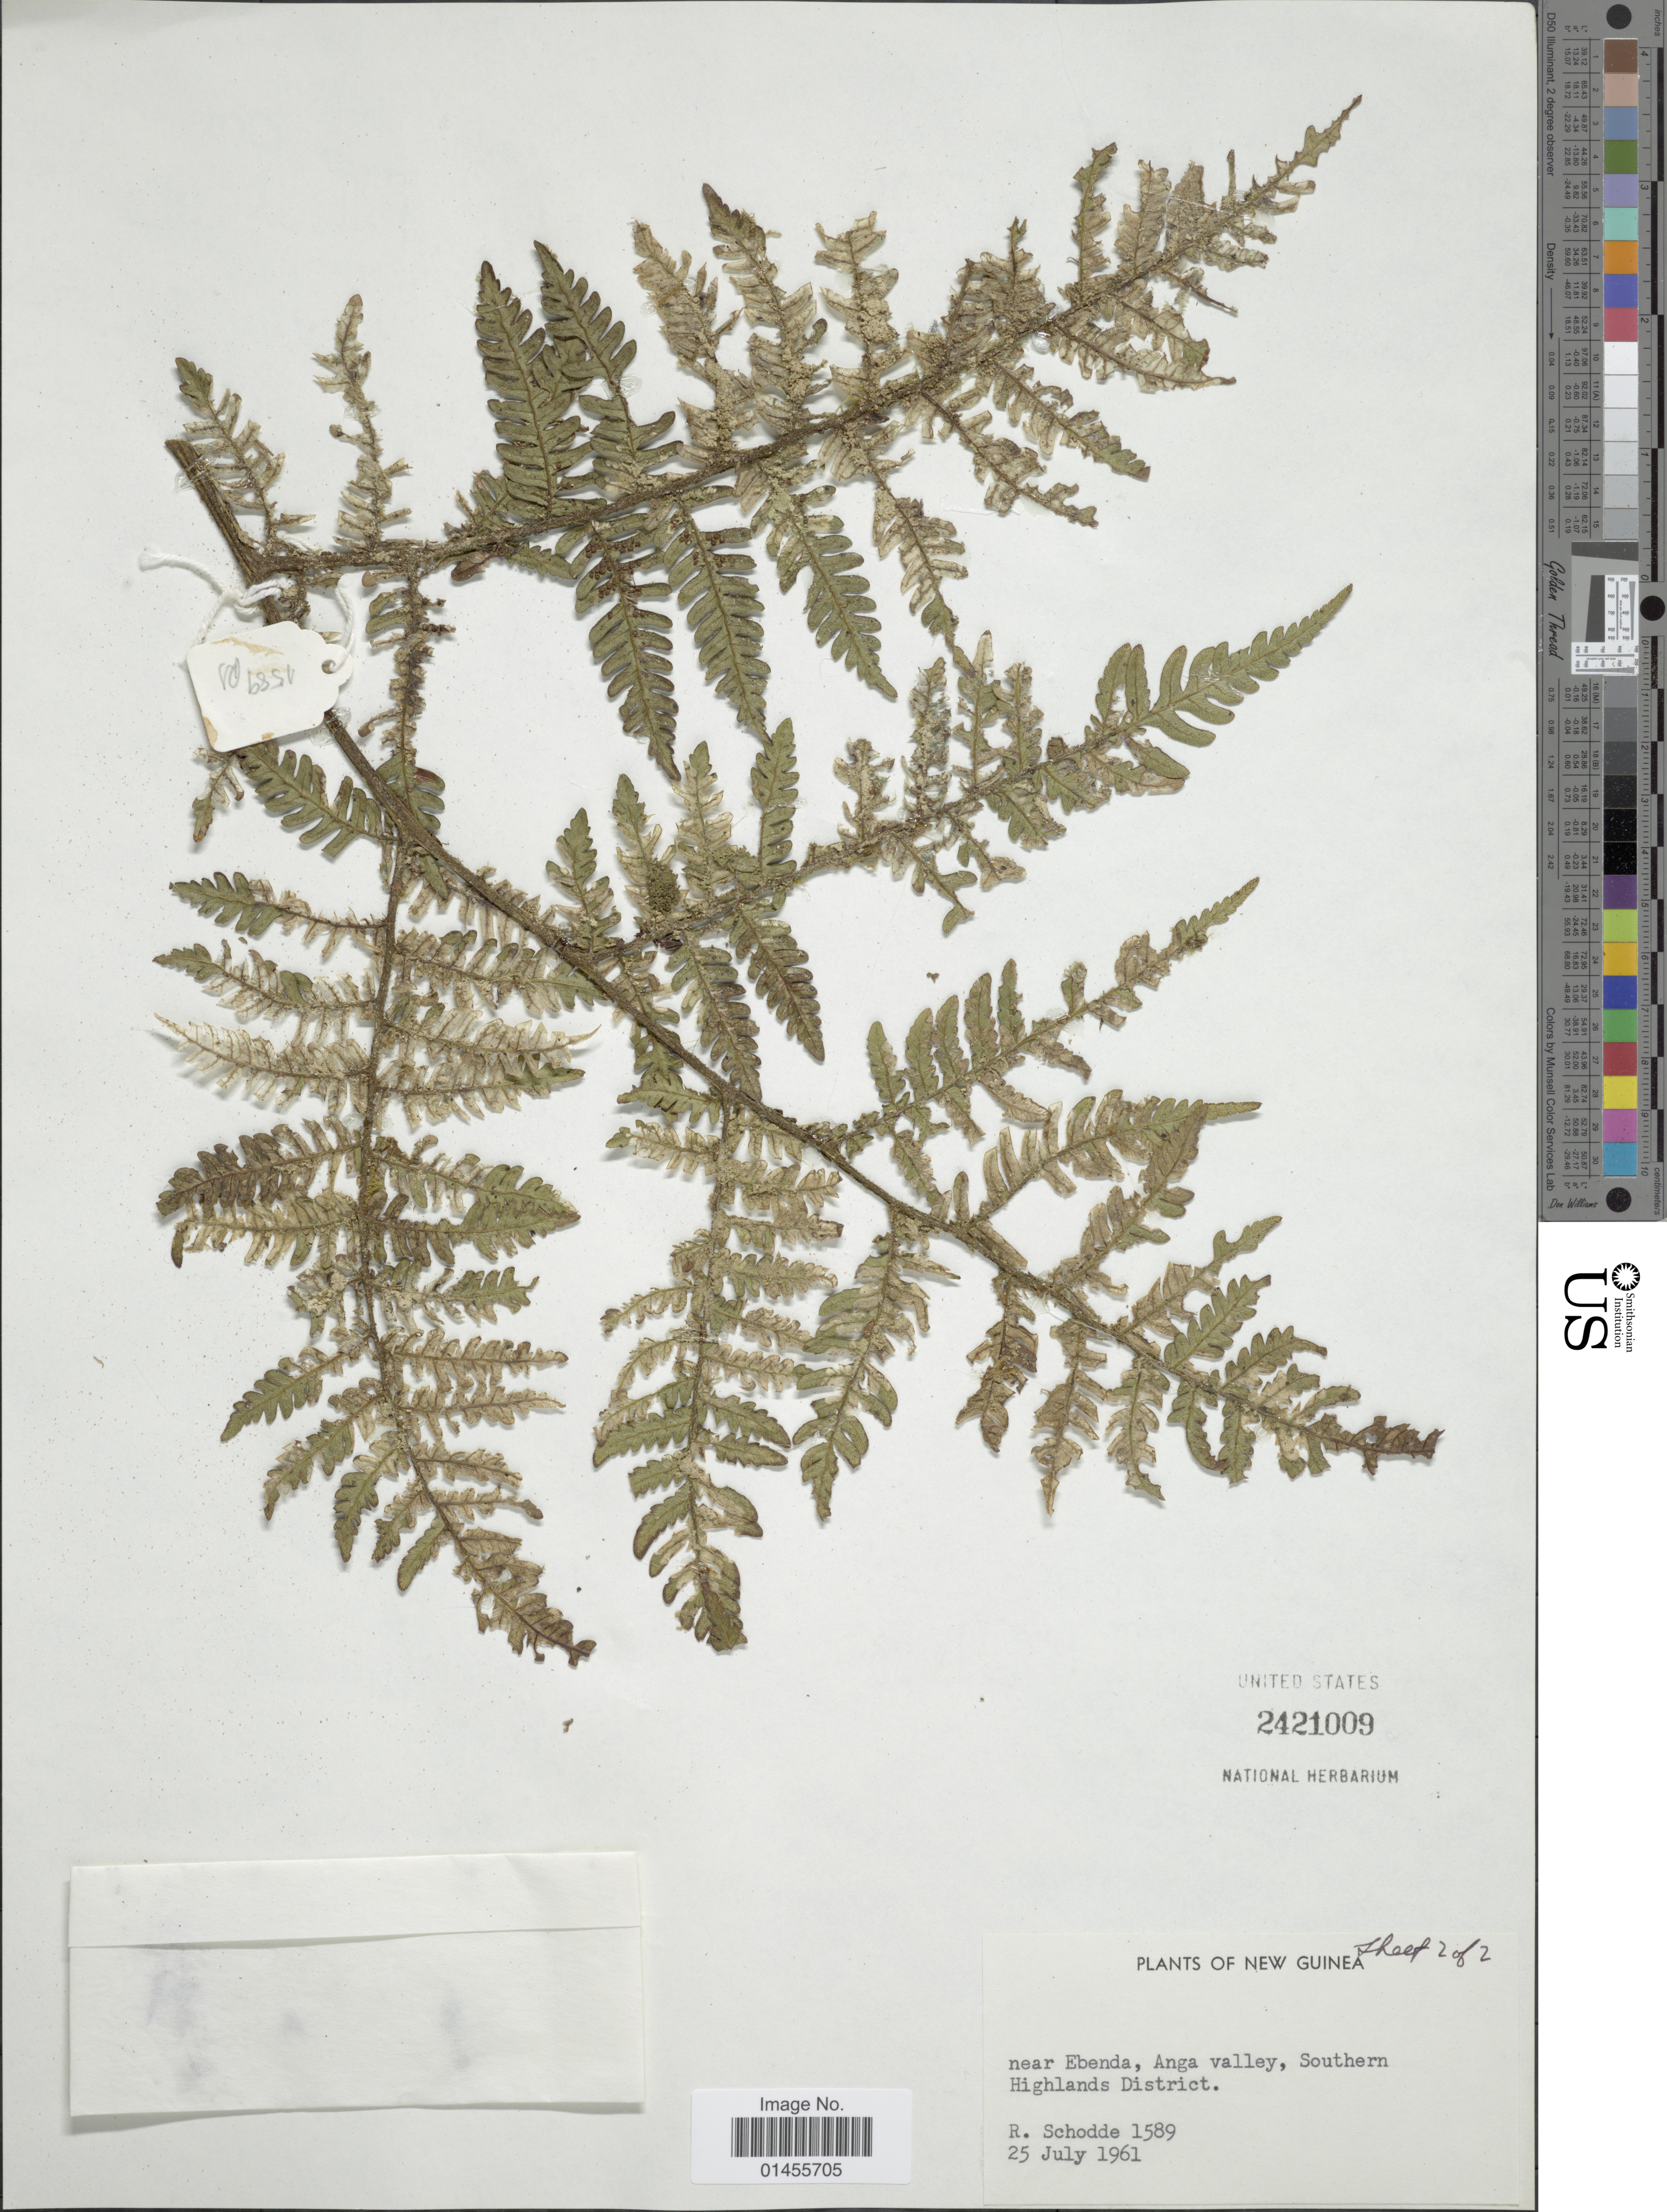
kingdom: Plantae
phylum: Tracheophyta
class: Polypodiopsida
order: Cyatheales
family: Cyatheaceae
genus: Alsophila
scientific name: Alsophila sp.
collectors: R. Schodde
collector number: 1589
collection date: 1961-07-25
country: Papua New Guinea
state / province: Southern Highlands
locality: New Guinea, near Ebenda, Anga valley, Southern Highlands Disitrict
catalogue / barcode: US 2421009